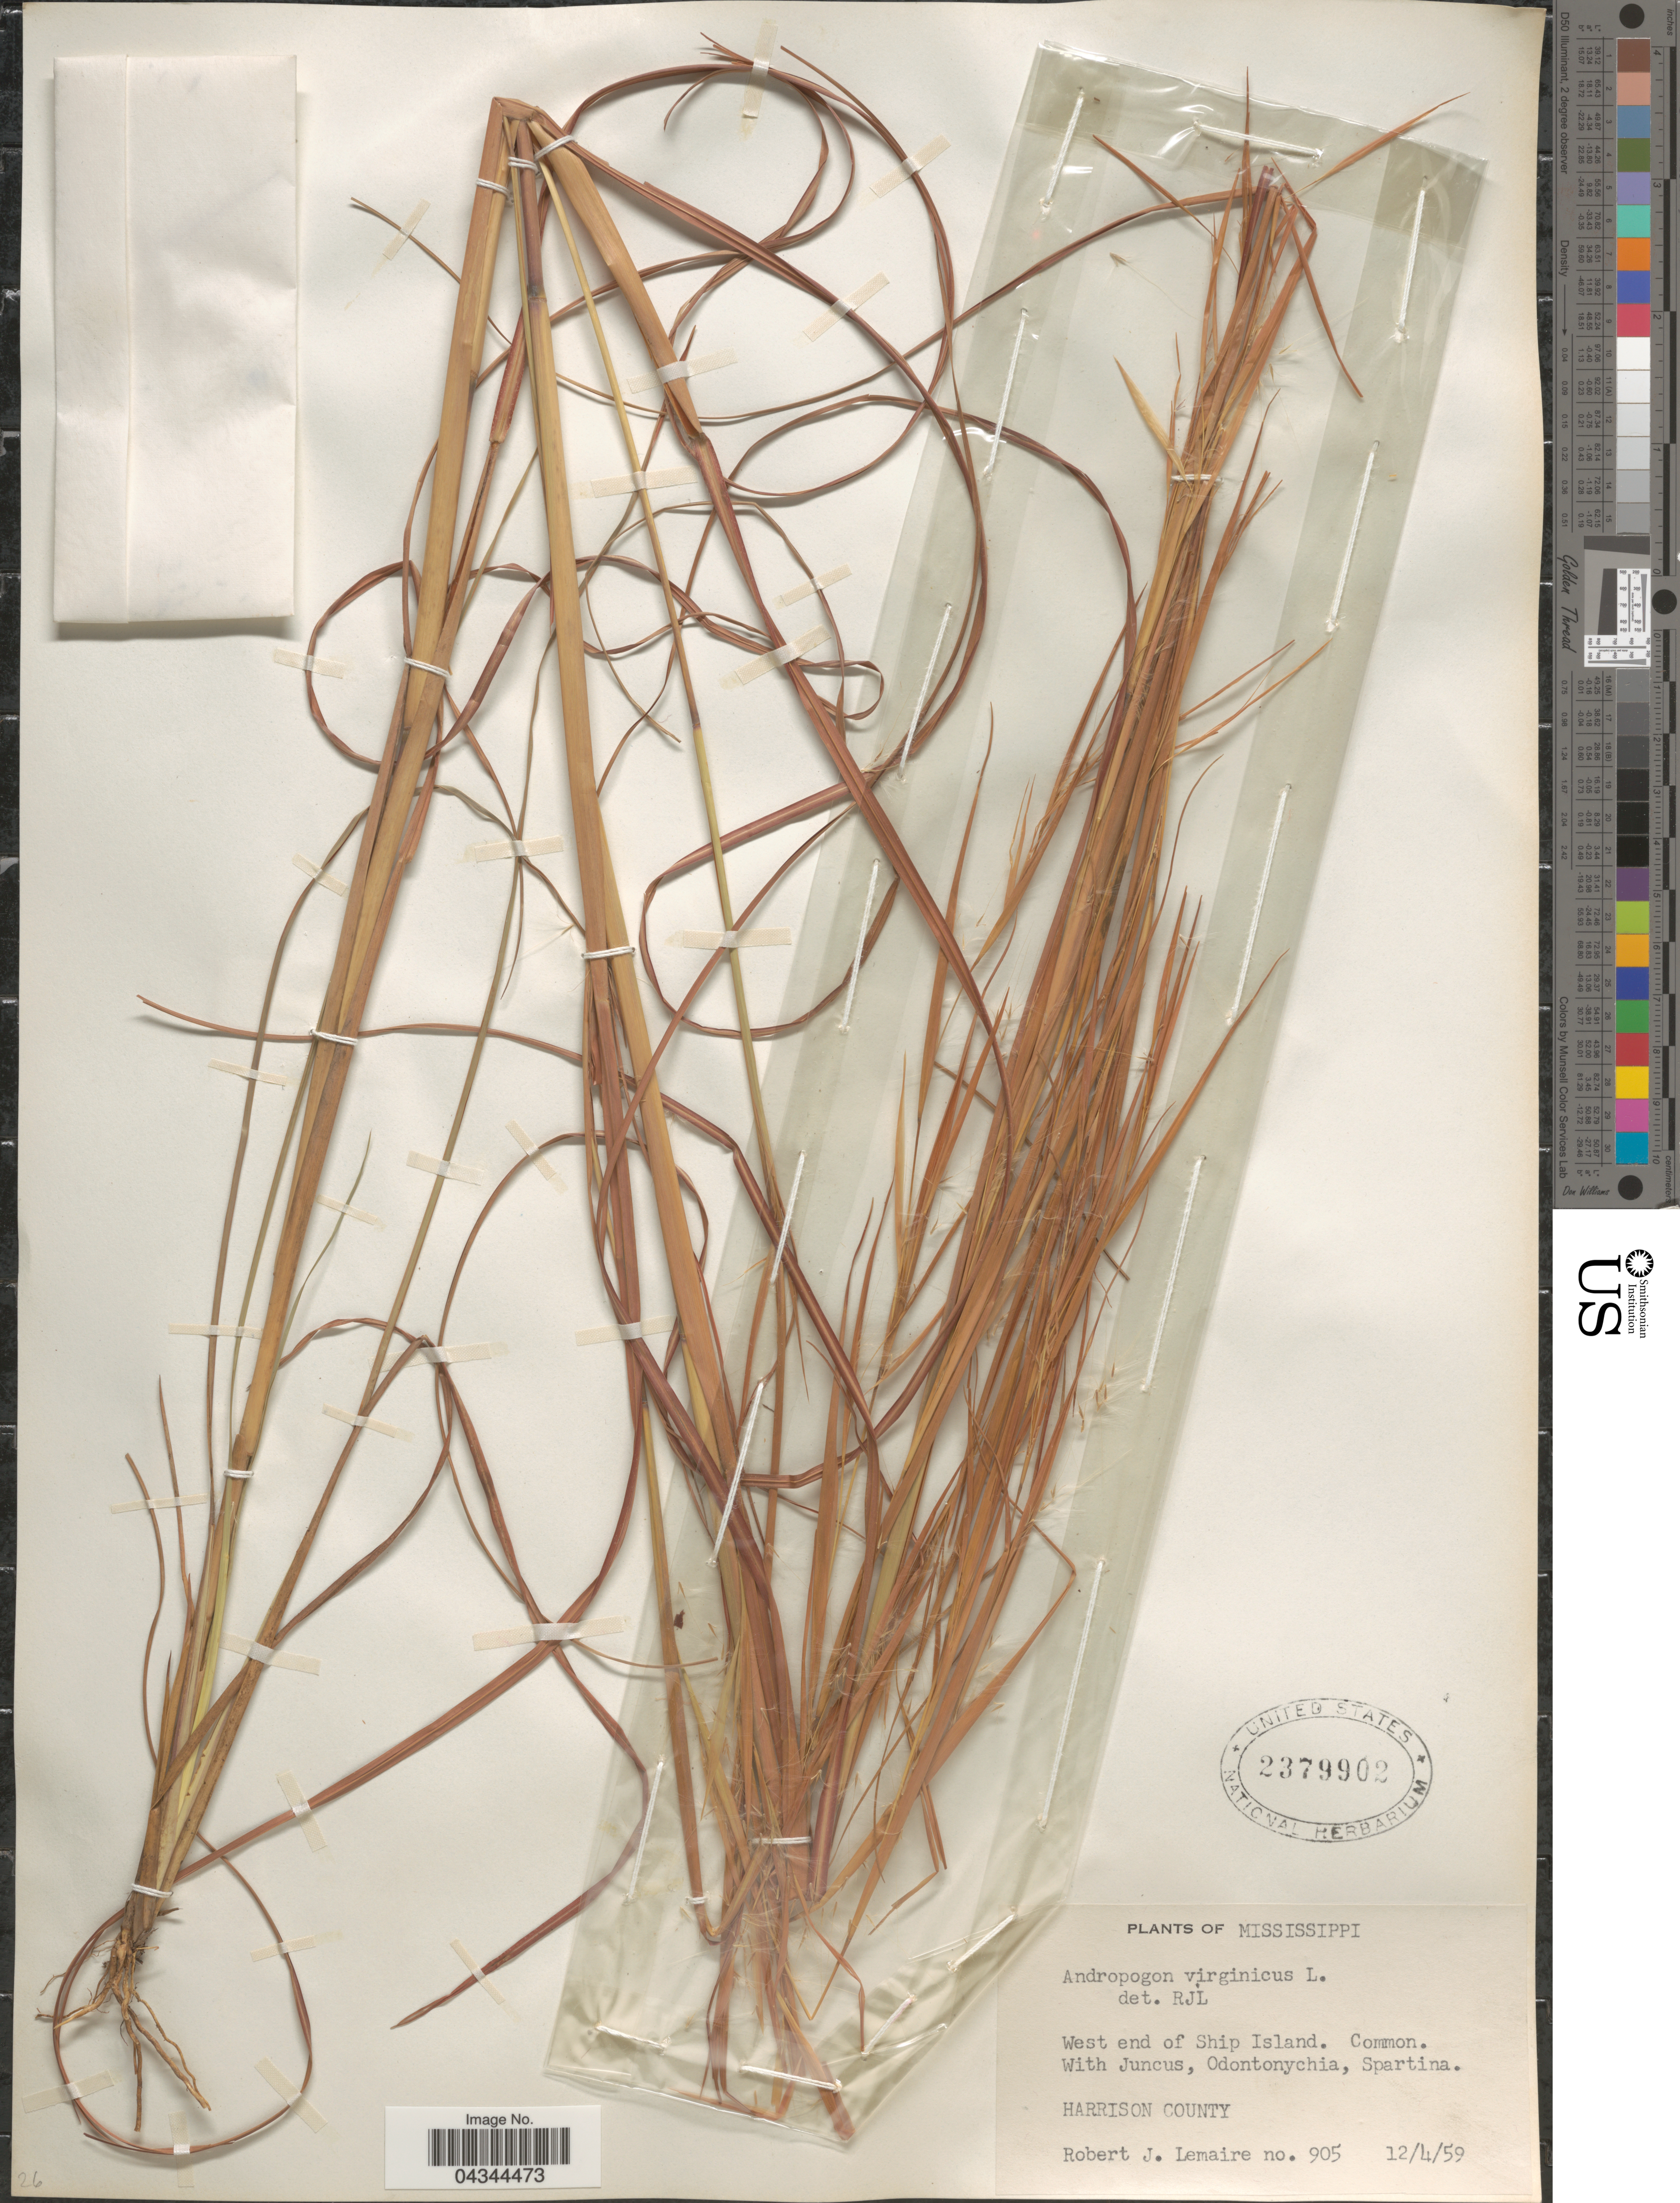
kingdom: Plantae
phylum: Tracheophyta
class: Liliopsida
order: Poales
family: Poaceae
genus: Andropogon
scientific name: Andropogon virginicus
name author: L.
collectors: R. J. Lemaire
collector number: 905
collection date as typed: Transcribed d/m/y: 12/4/59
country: United States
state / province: Mississippi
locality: West end of Ship Island. Harrison County.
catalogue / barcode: US 2379902